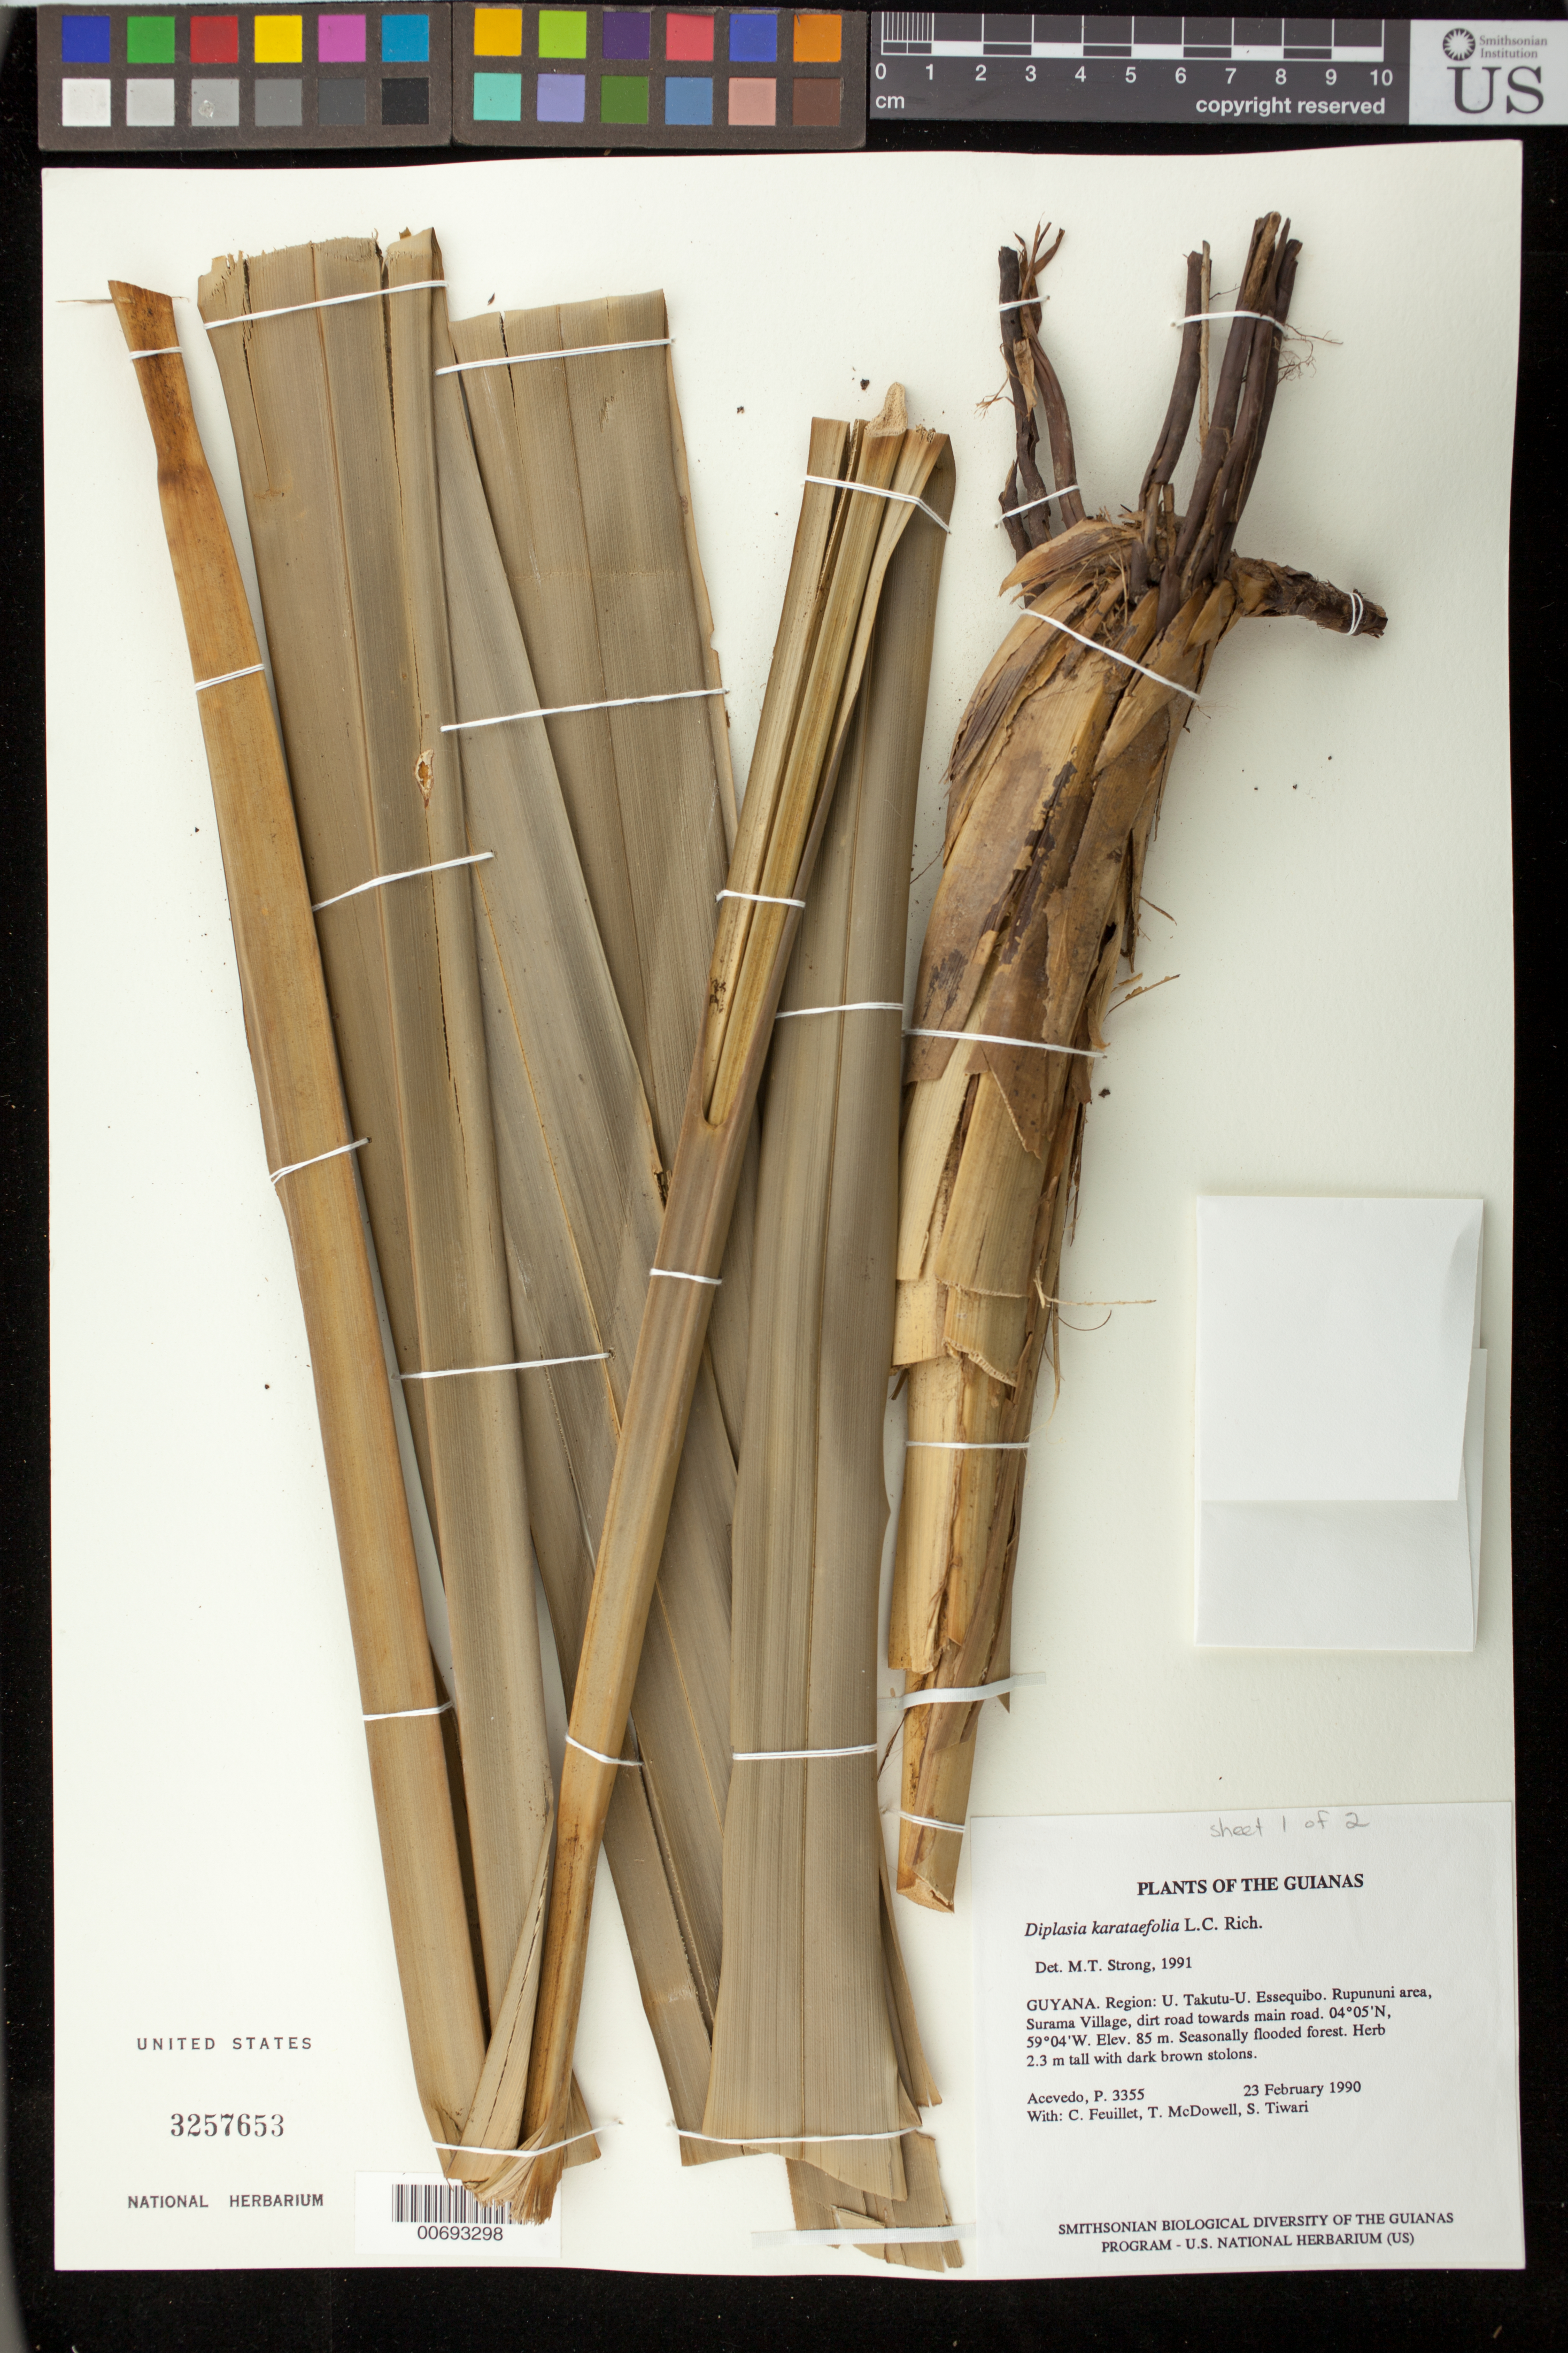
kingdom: Plantae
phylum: Tracheophyta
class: Liliopsida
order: Poales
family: Cyperaceae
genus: Diplasia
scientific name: Diplasia karatifolia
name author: Rich.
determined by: Strong, M. T., (US), Smithsonian Institution - National Museum of Natural History (UNITED STATES)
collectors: P. Acevedo-Rodr., C. Feuillet, T. McDowell & S. Tiwari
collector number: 3355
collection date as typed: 23 Feb 1990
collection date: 1990-02-23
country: Guyana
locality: Region: U. Takutu - U. Essequibo. Rupununi area, Surama Village, dirt road towards main road.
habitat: seasonally flooded forest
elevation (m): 85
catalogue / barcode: US 3257653